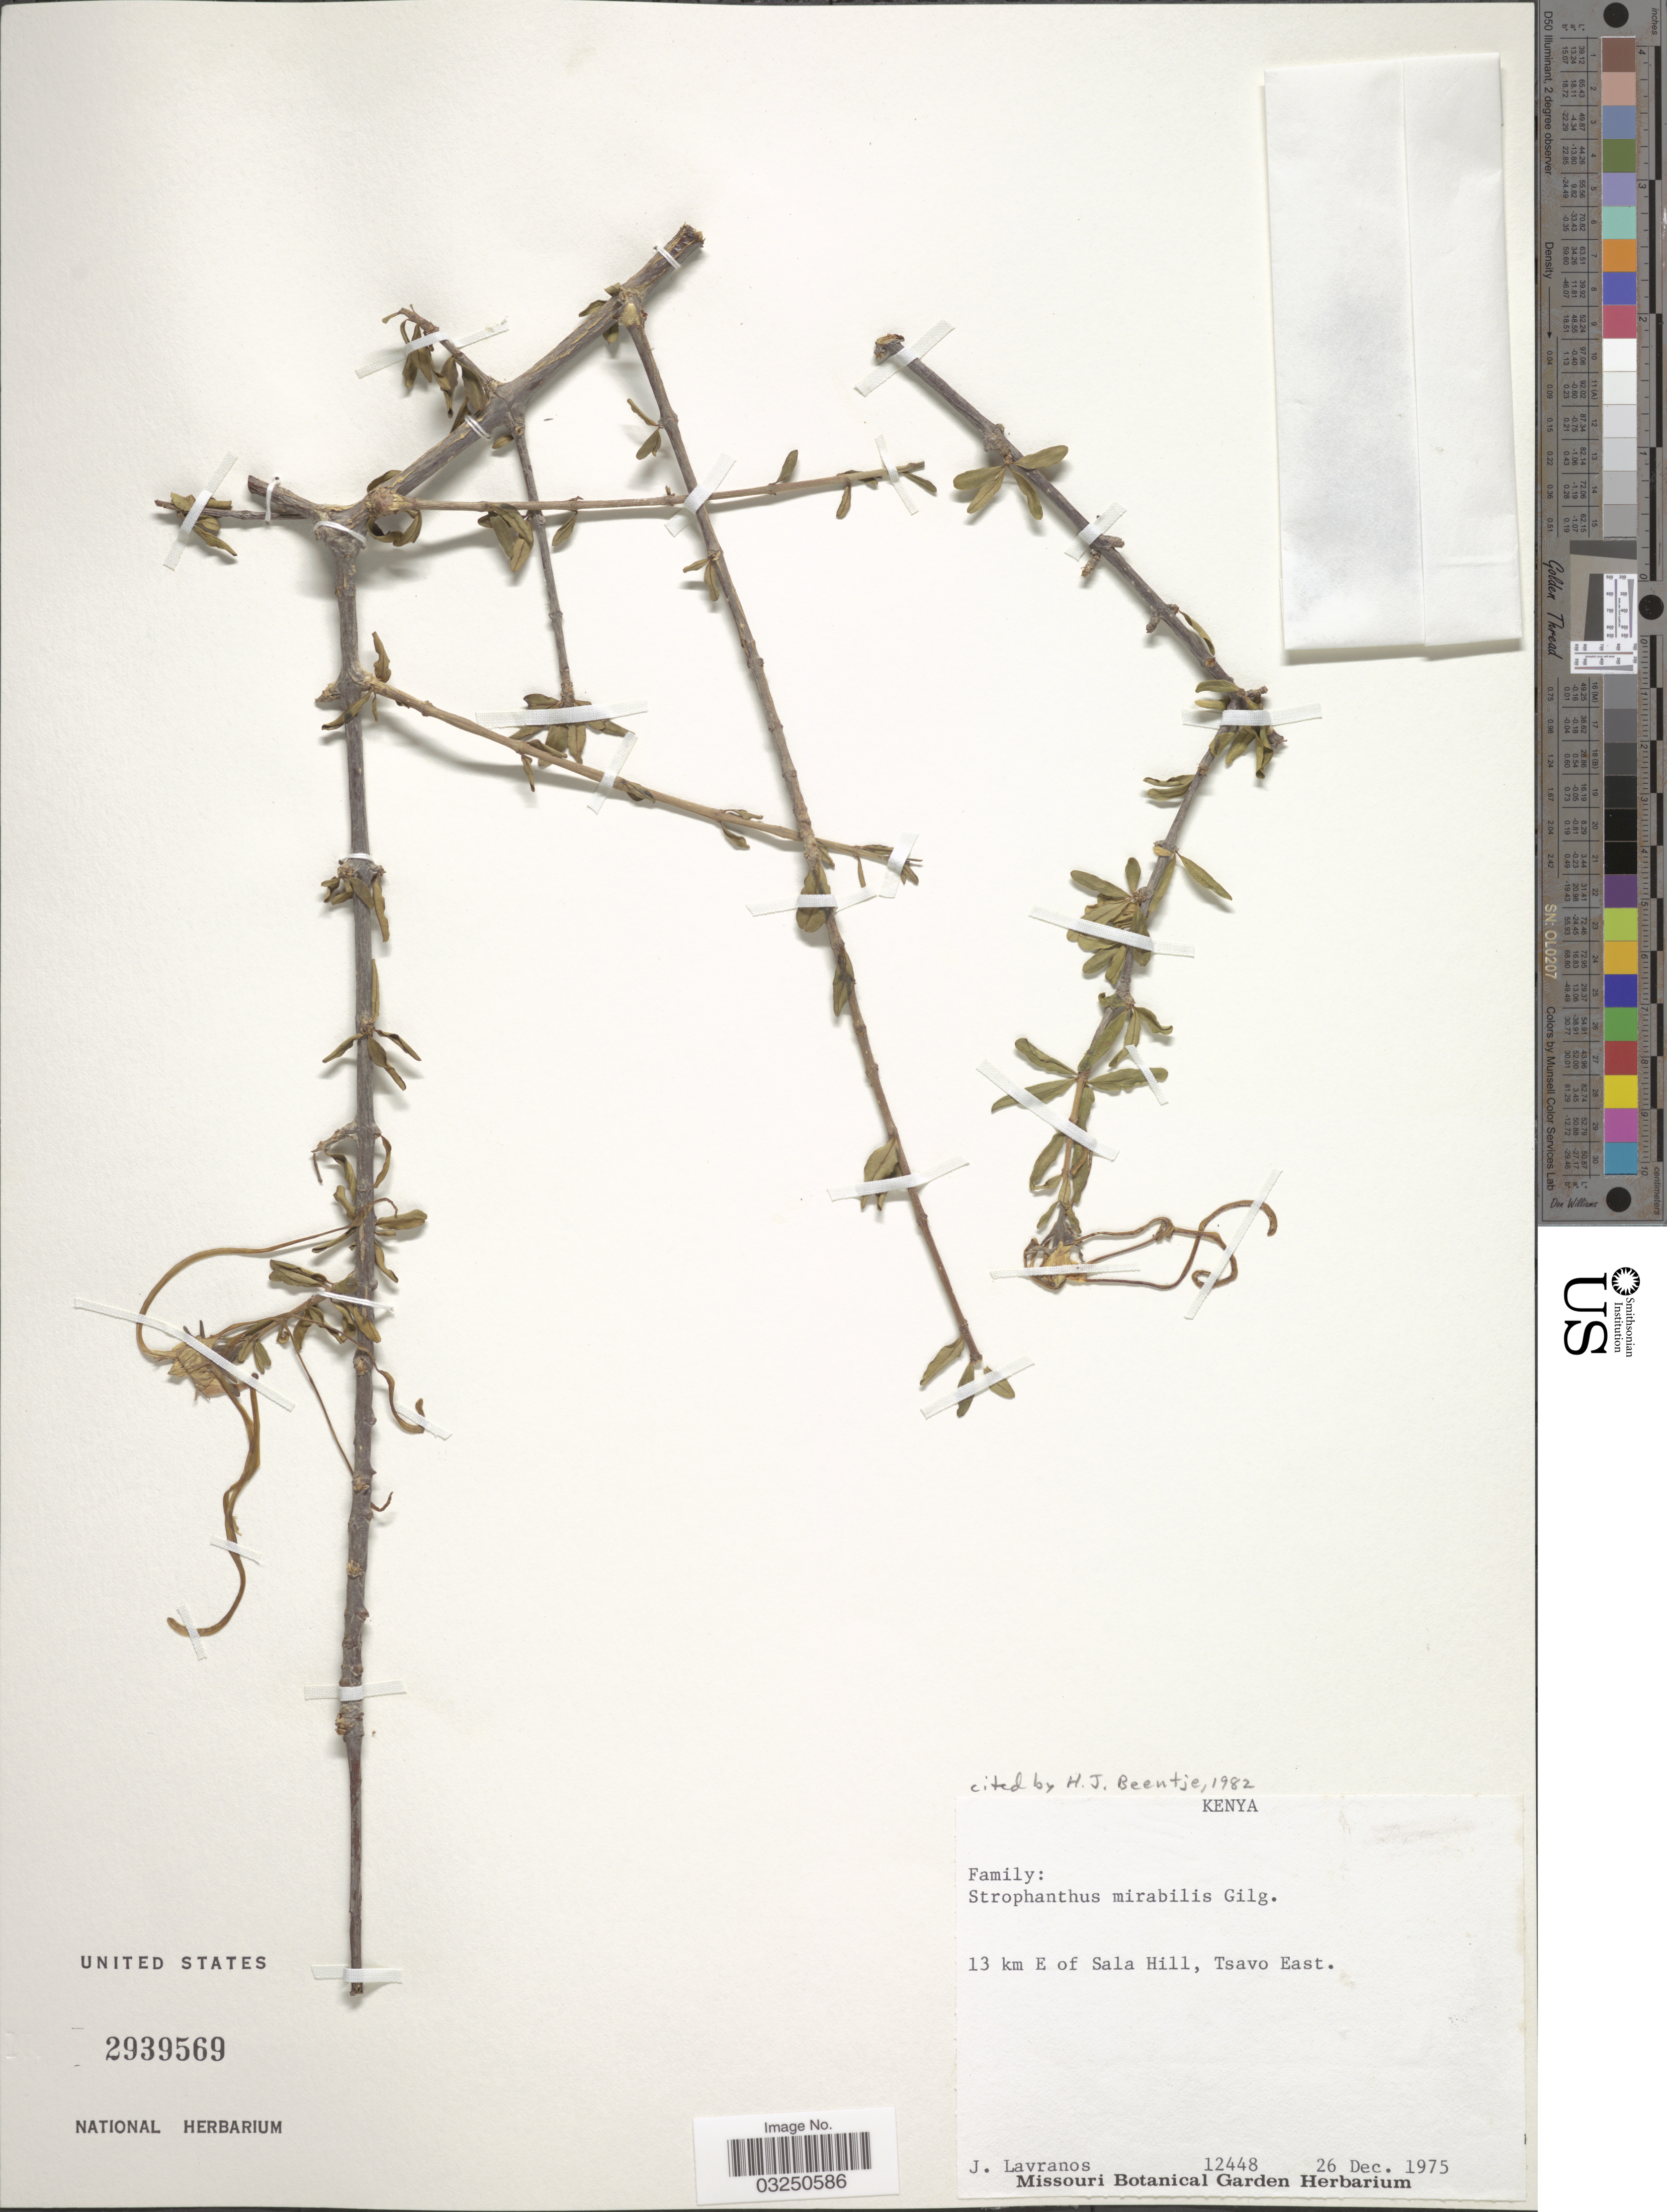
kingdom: Plantae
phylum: Tracheophyta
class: Magnoliopsida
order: Gentianales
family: Apocynaceae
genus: Strophanthus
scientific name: Strophanthus mirabilis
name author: Gilg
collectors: J. Lavranos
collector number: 12448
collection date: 1975-12-26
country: Kenya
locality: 13 km E of Sala Hill, Tsavo East.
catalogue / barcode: US 2939569